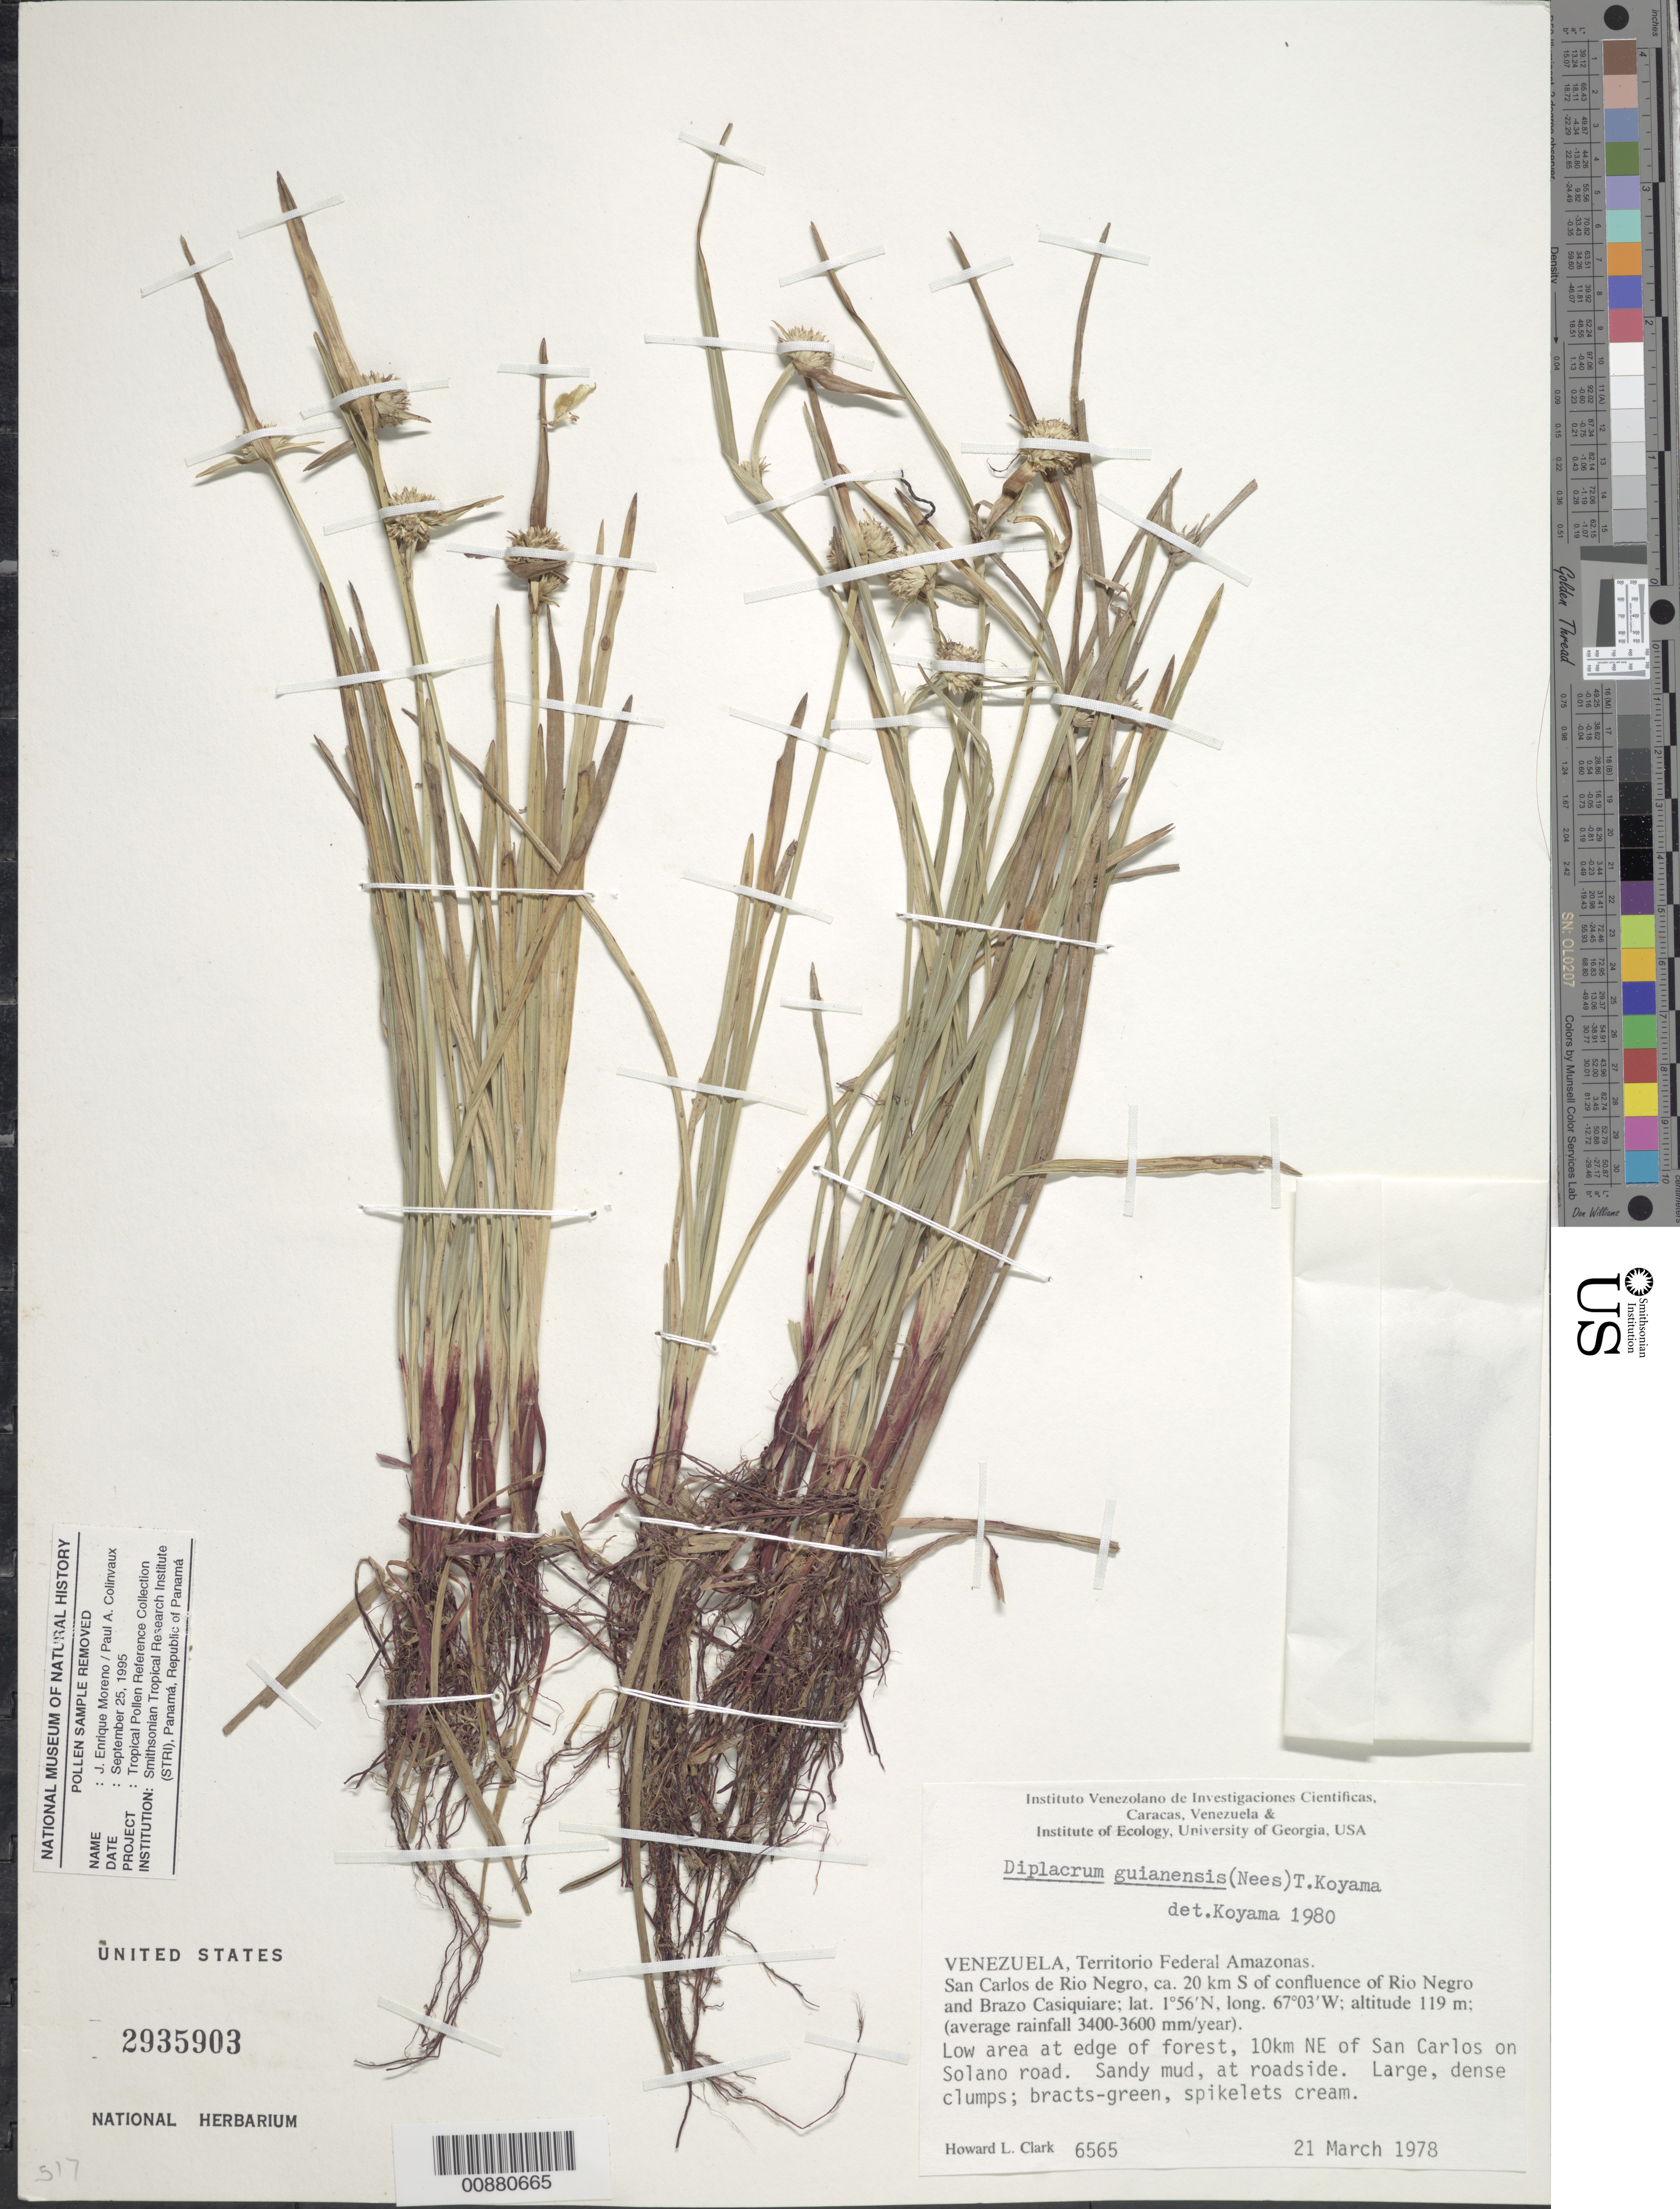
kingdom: Plantae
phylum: Tracheophyta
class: Liliopsida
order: Poales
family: Cyperaceae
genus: Diplacrum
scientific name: Diplacrum guianense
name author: (Nees) T. Koyama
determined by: Koyama, Tetsuo M.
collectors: H. L. Clark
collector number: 6565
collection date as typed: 21-Mar-78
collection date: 1978-03-21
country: Venezuela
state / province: Amazonas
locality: San Carlos de Río Negro, ca. 20 km S of confluence of Río Negro and Brazo Casiquiare, 10 km NE of on Solano road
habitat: Low area at edge of forest; sandy mud, at roadside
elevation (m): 119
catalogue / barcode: US 2935903